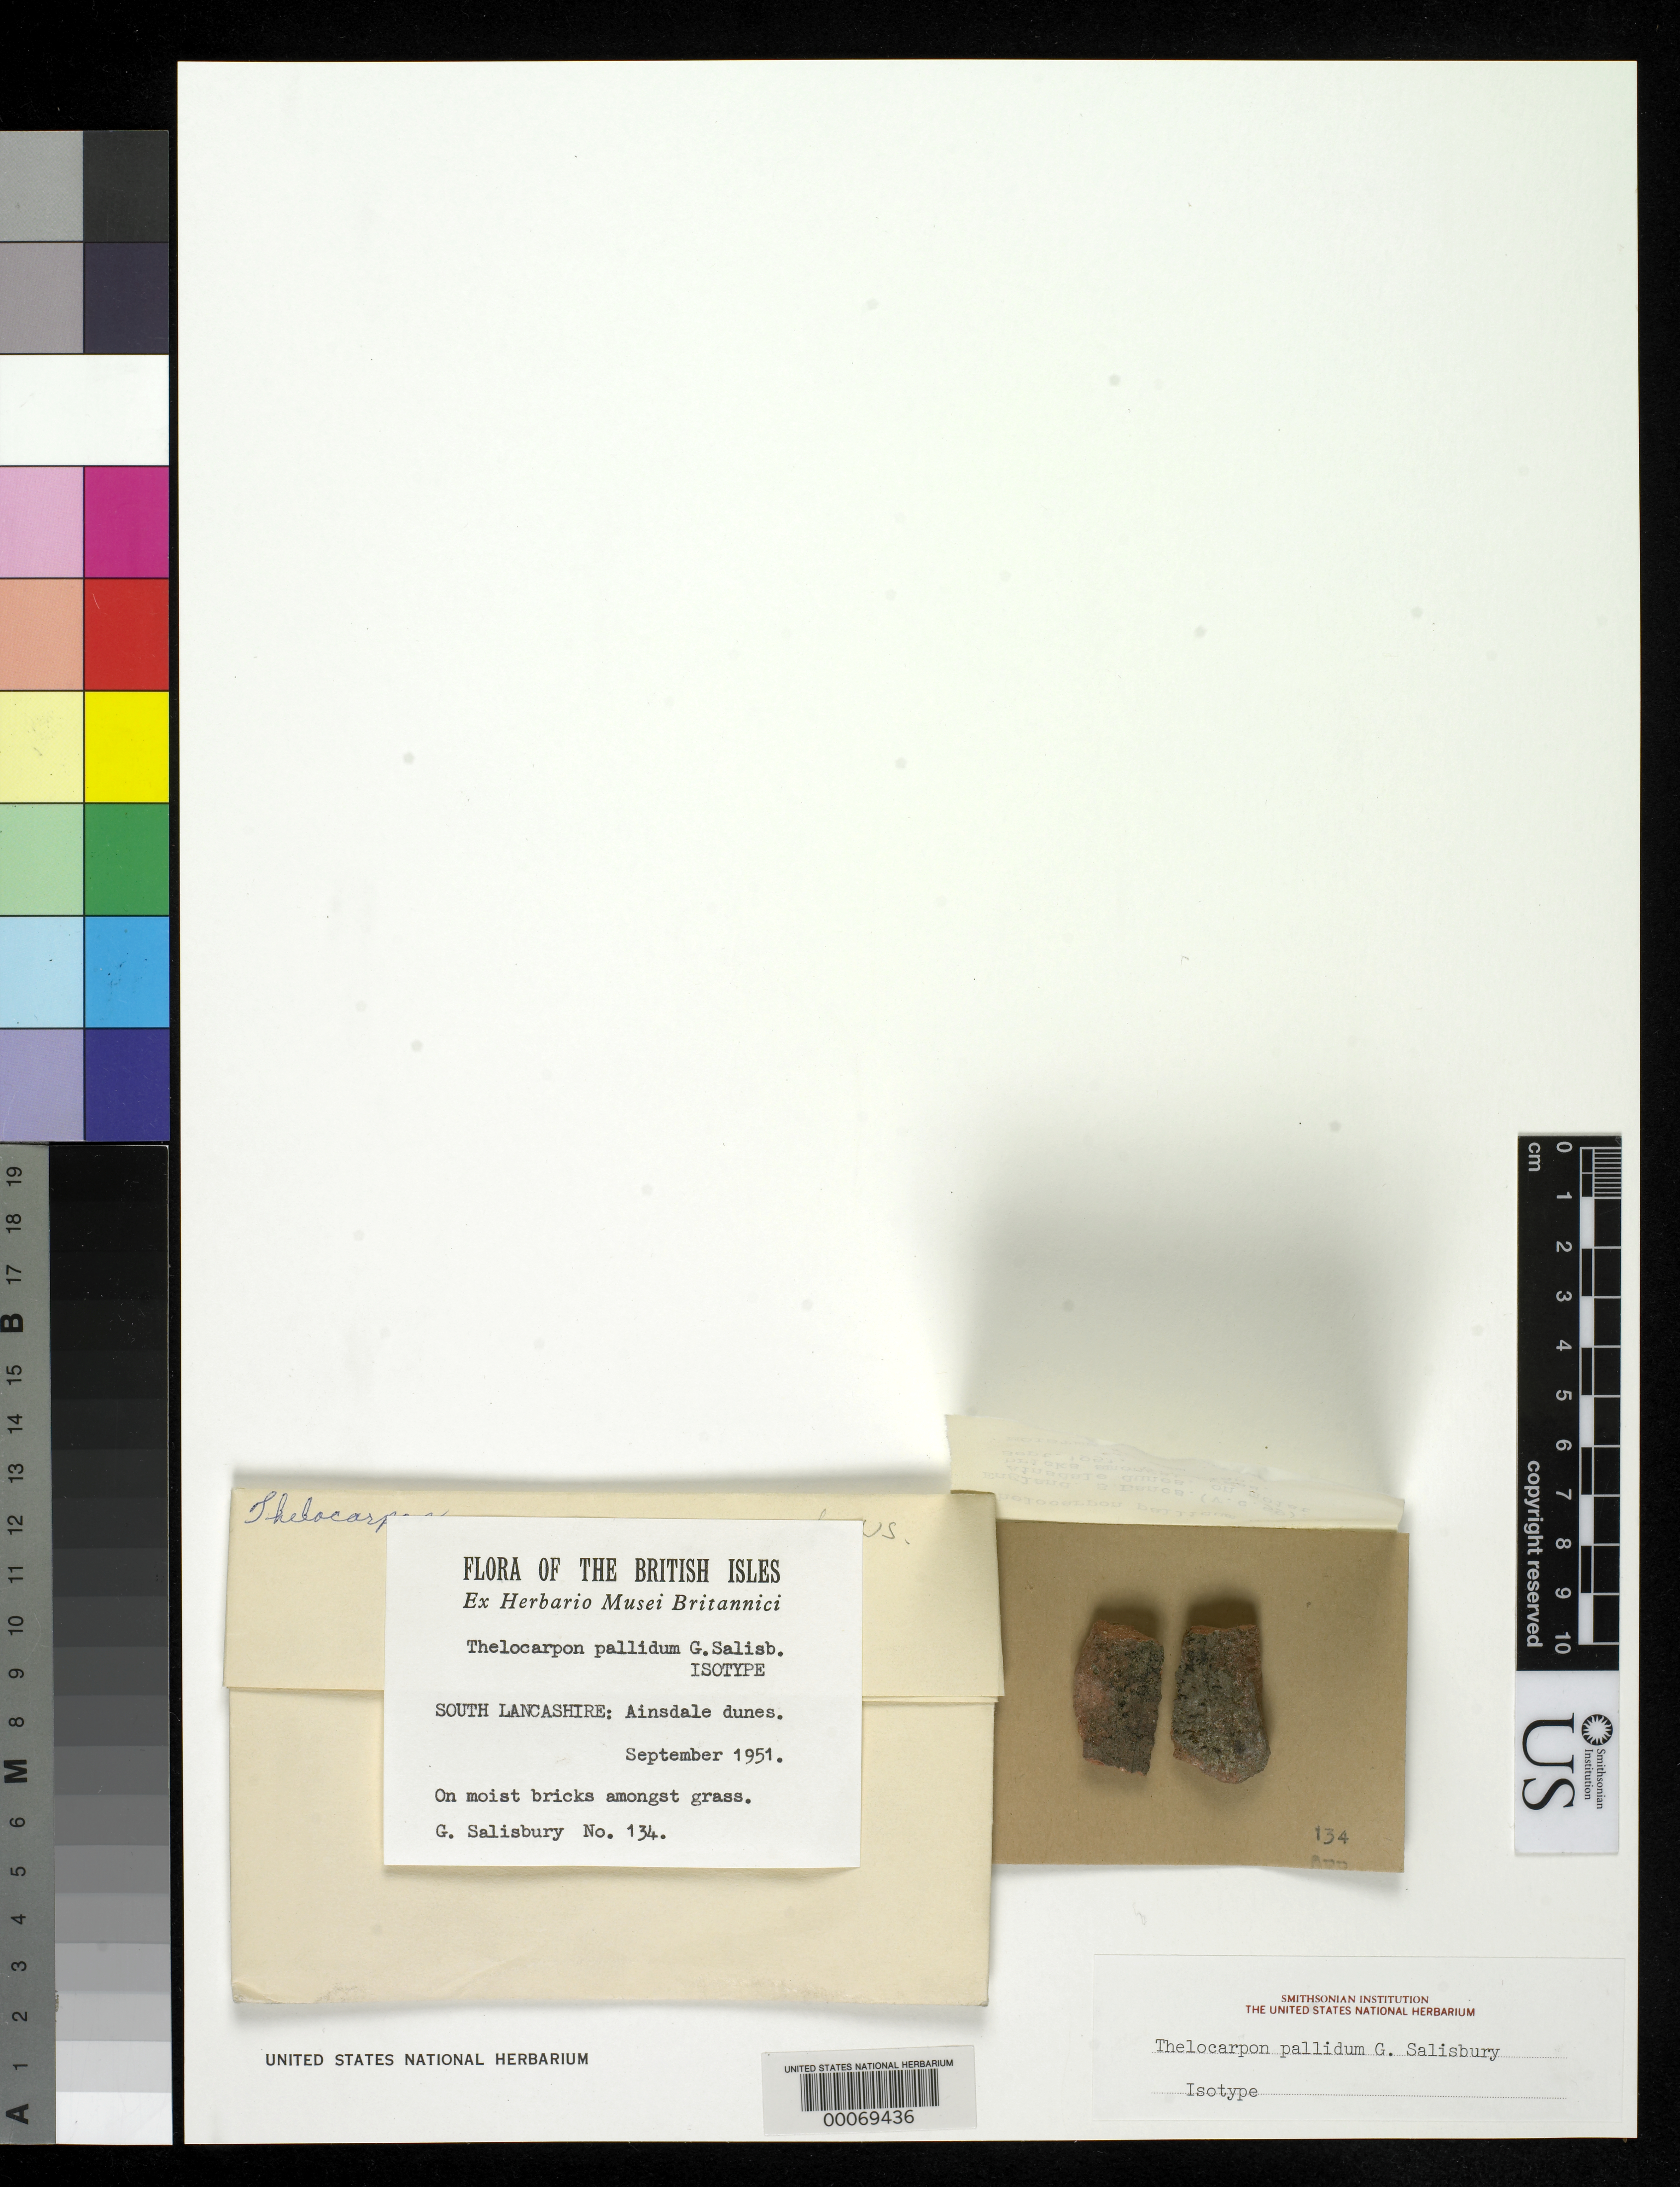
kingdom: Fungi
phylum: Ascomycota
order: Thelocarpales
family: Thelocarpaceae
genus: Thelocarpon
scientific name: Thelocarpon pallidum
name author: G. Salisb.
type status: Isotype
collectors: G. Salisbury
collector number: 134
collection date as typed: Sep 1951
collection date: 1951-09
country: United Kingdom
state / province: England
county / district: Lancashire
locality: Ainsdale Dunes.